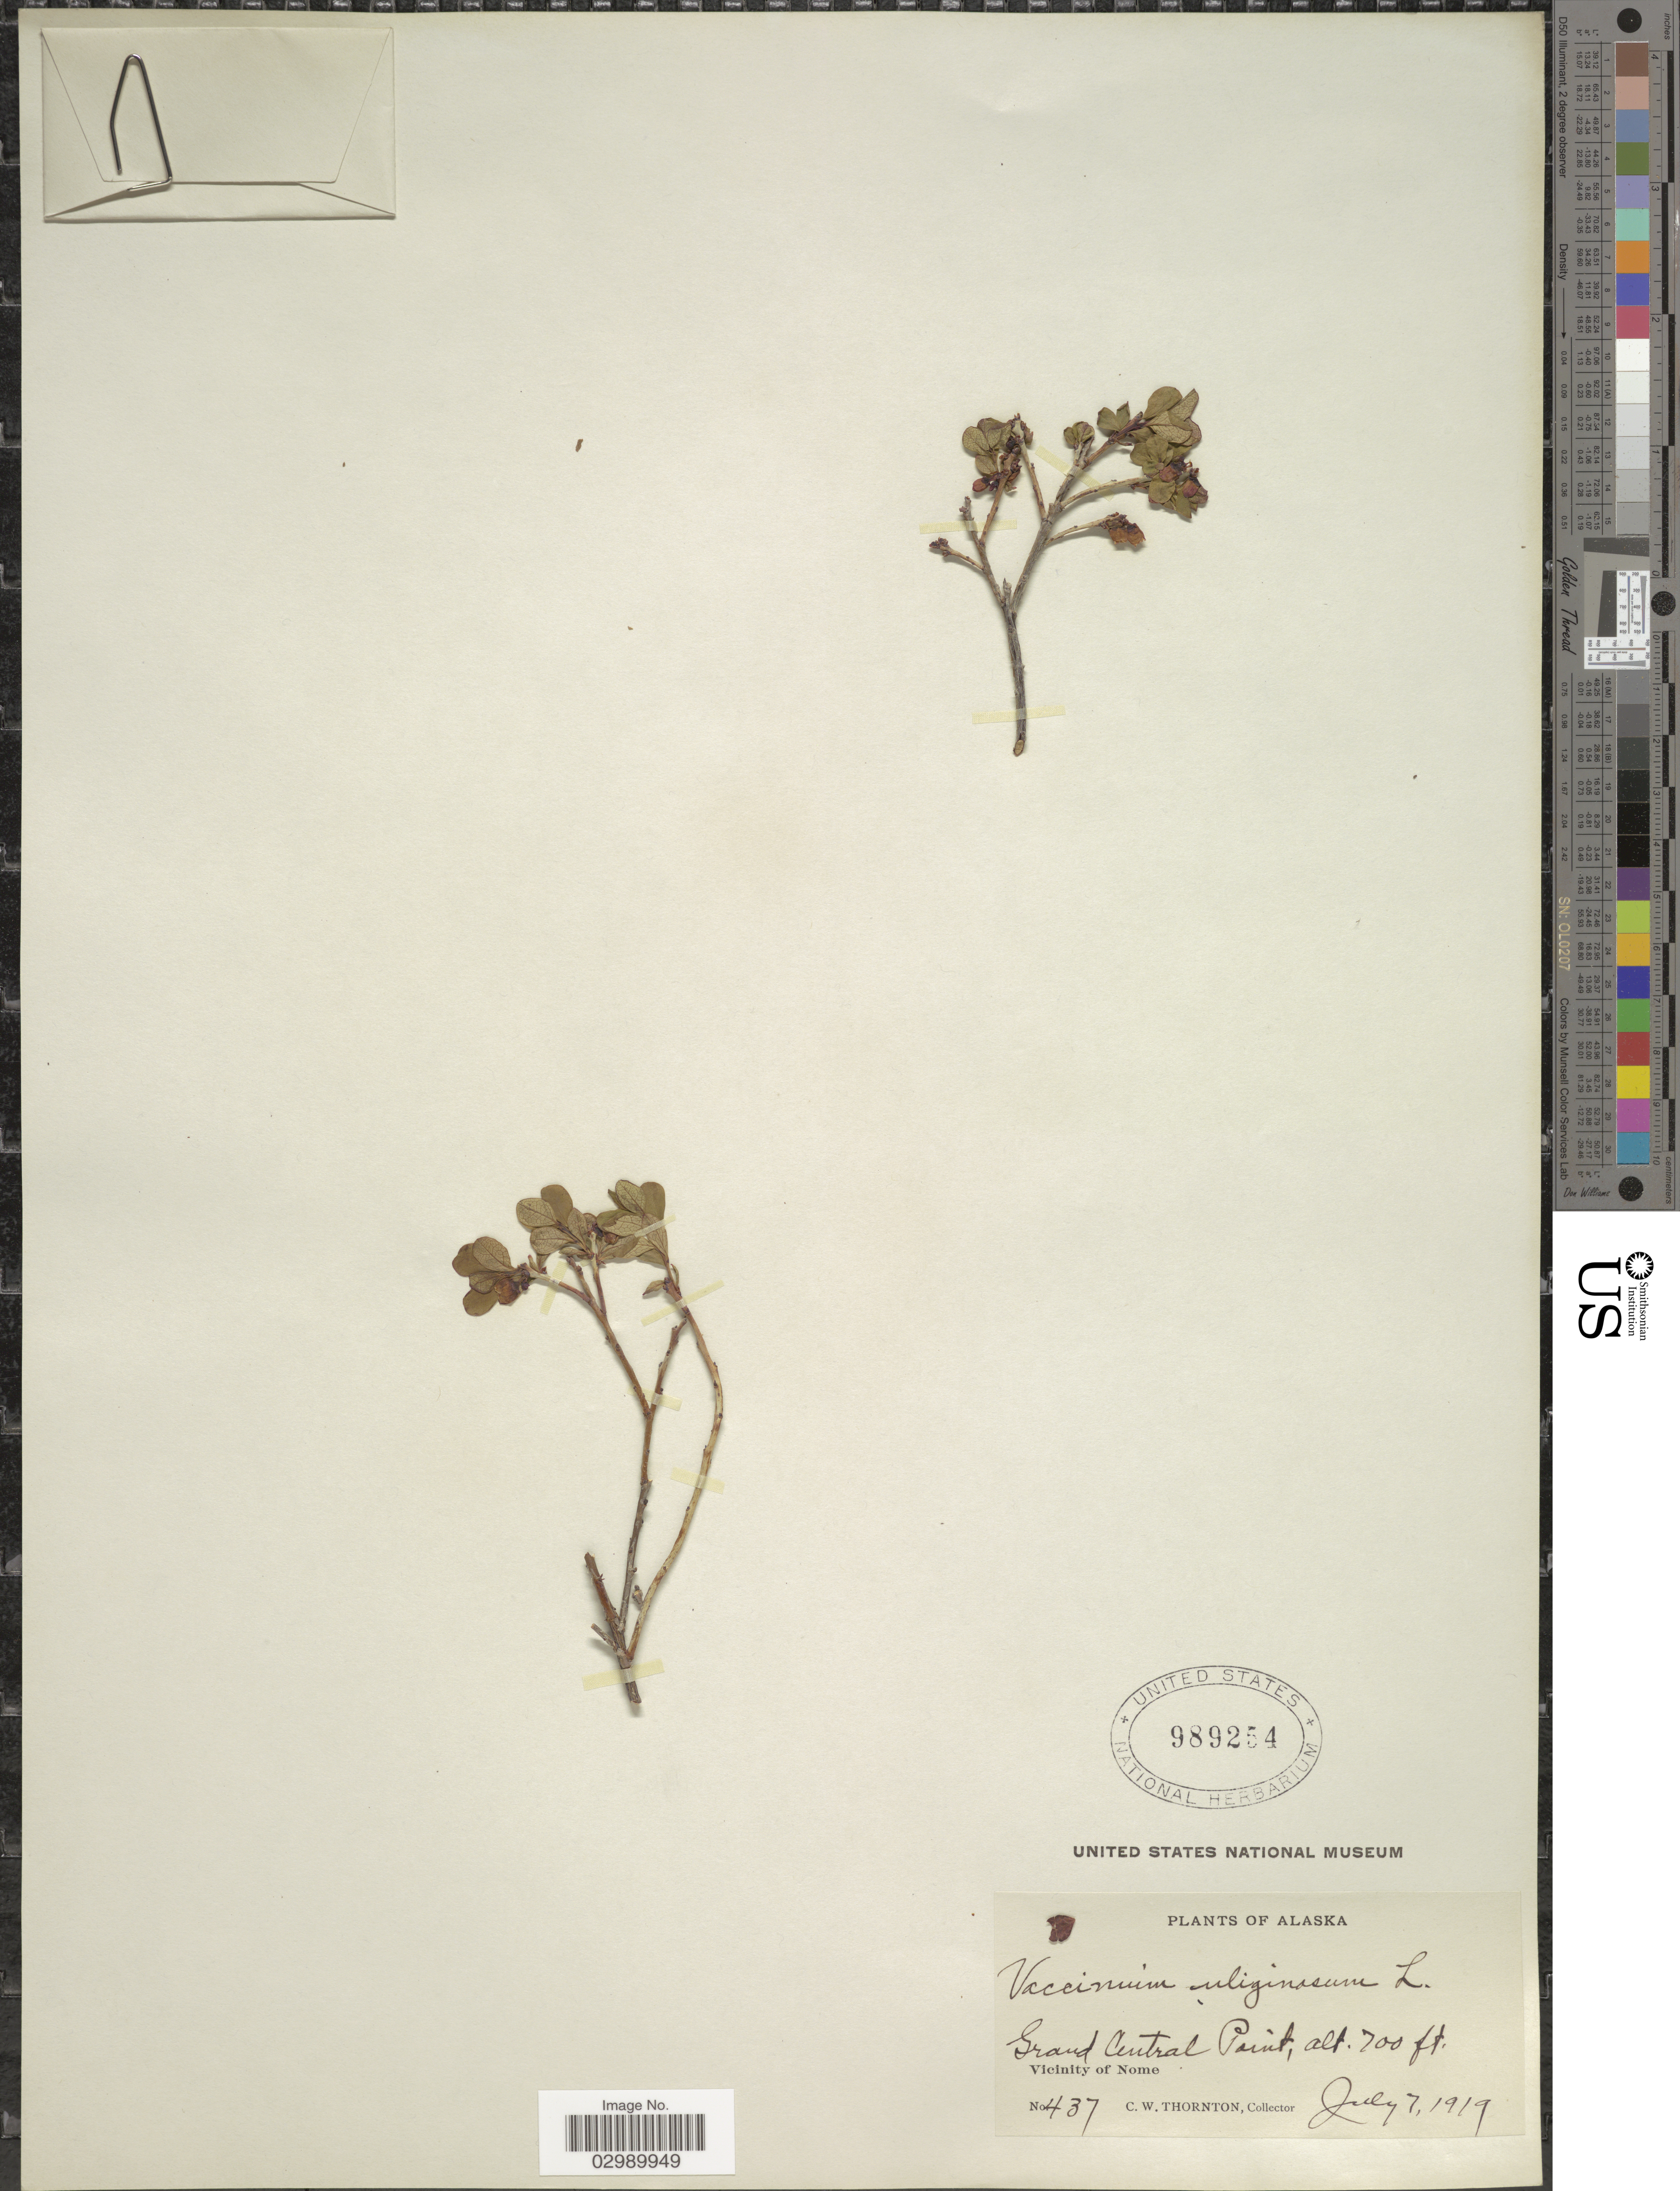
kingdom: Plantae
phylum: Tracheophyta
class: Magnoliopsida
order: Ericales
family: Ericaceae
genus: Vaccinium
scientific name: Vaccinium uliginosum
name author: L.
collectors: C. Thornton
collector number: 437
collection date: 1919-07-07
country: United States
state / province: Alaska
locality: Vicinity of Nome, Grand Central Point.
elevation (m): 213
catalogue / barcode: US 989254